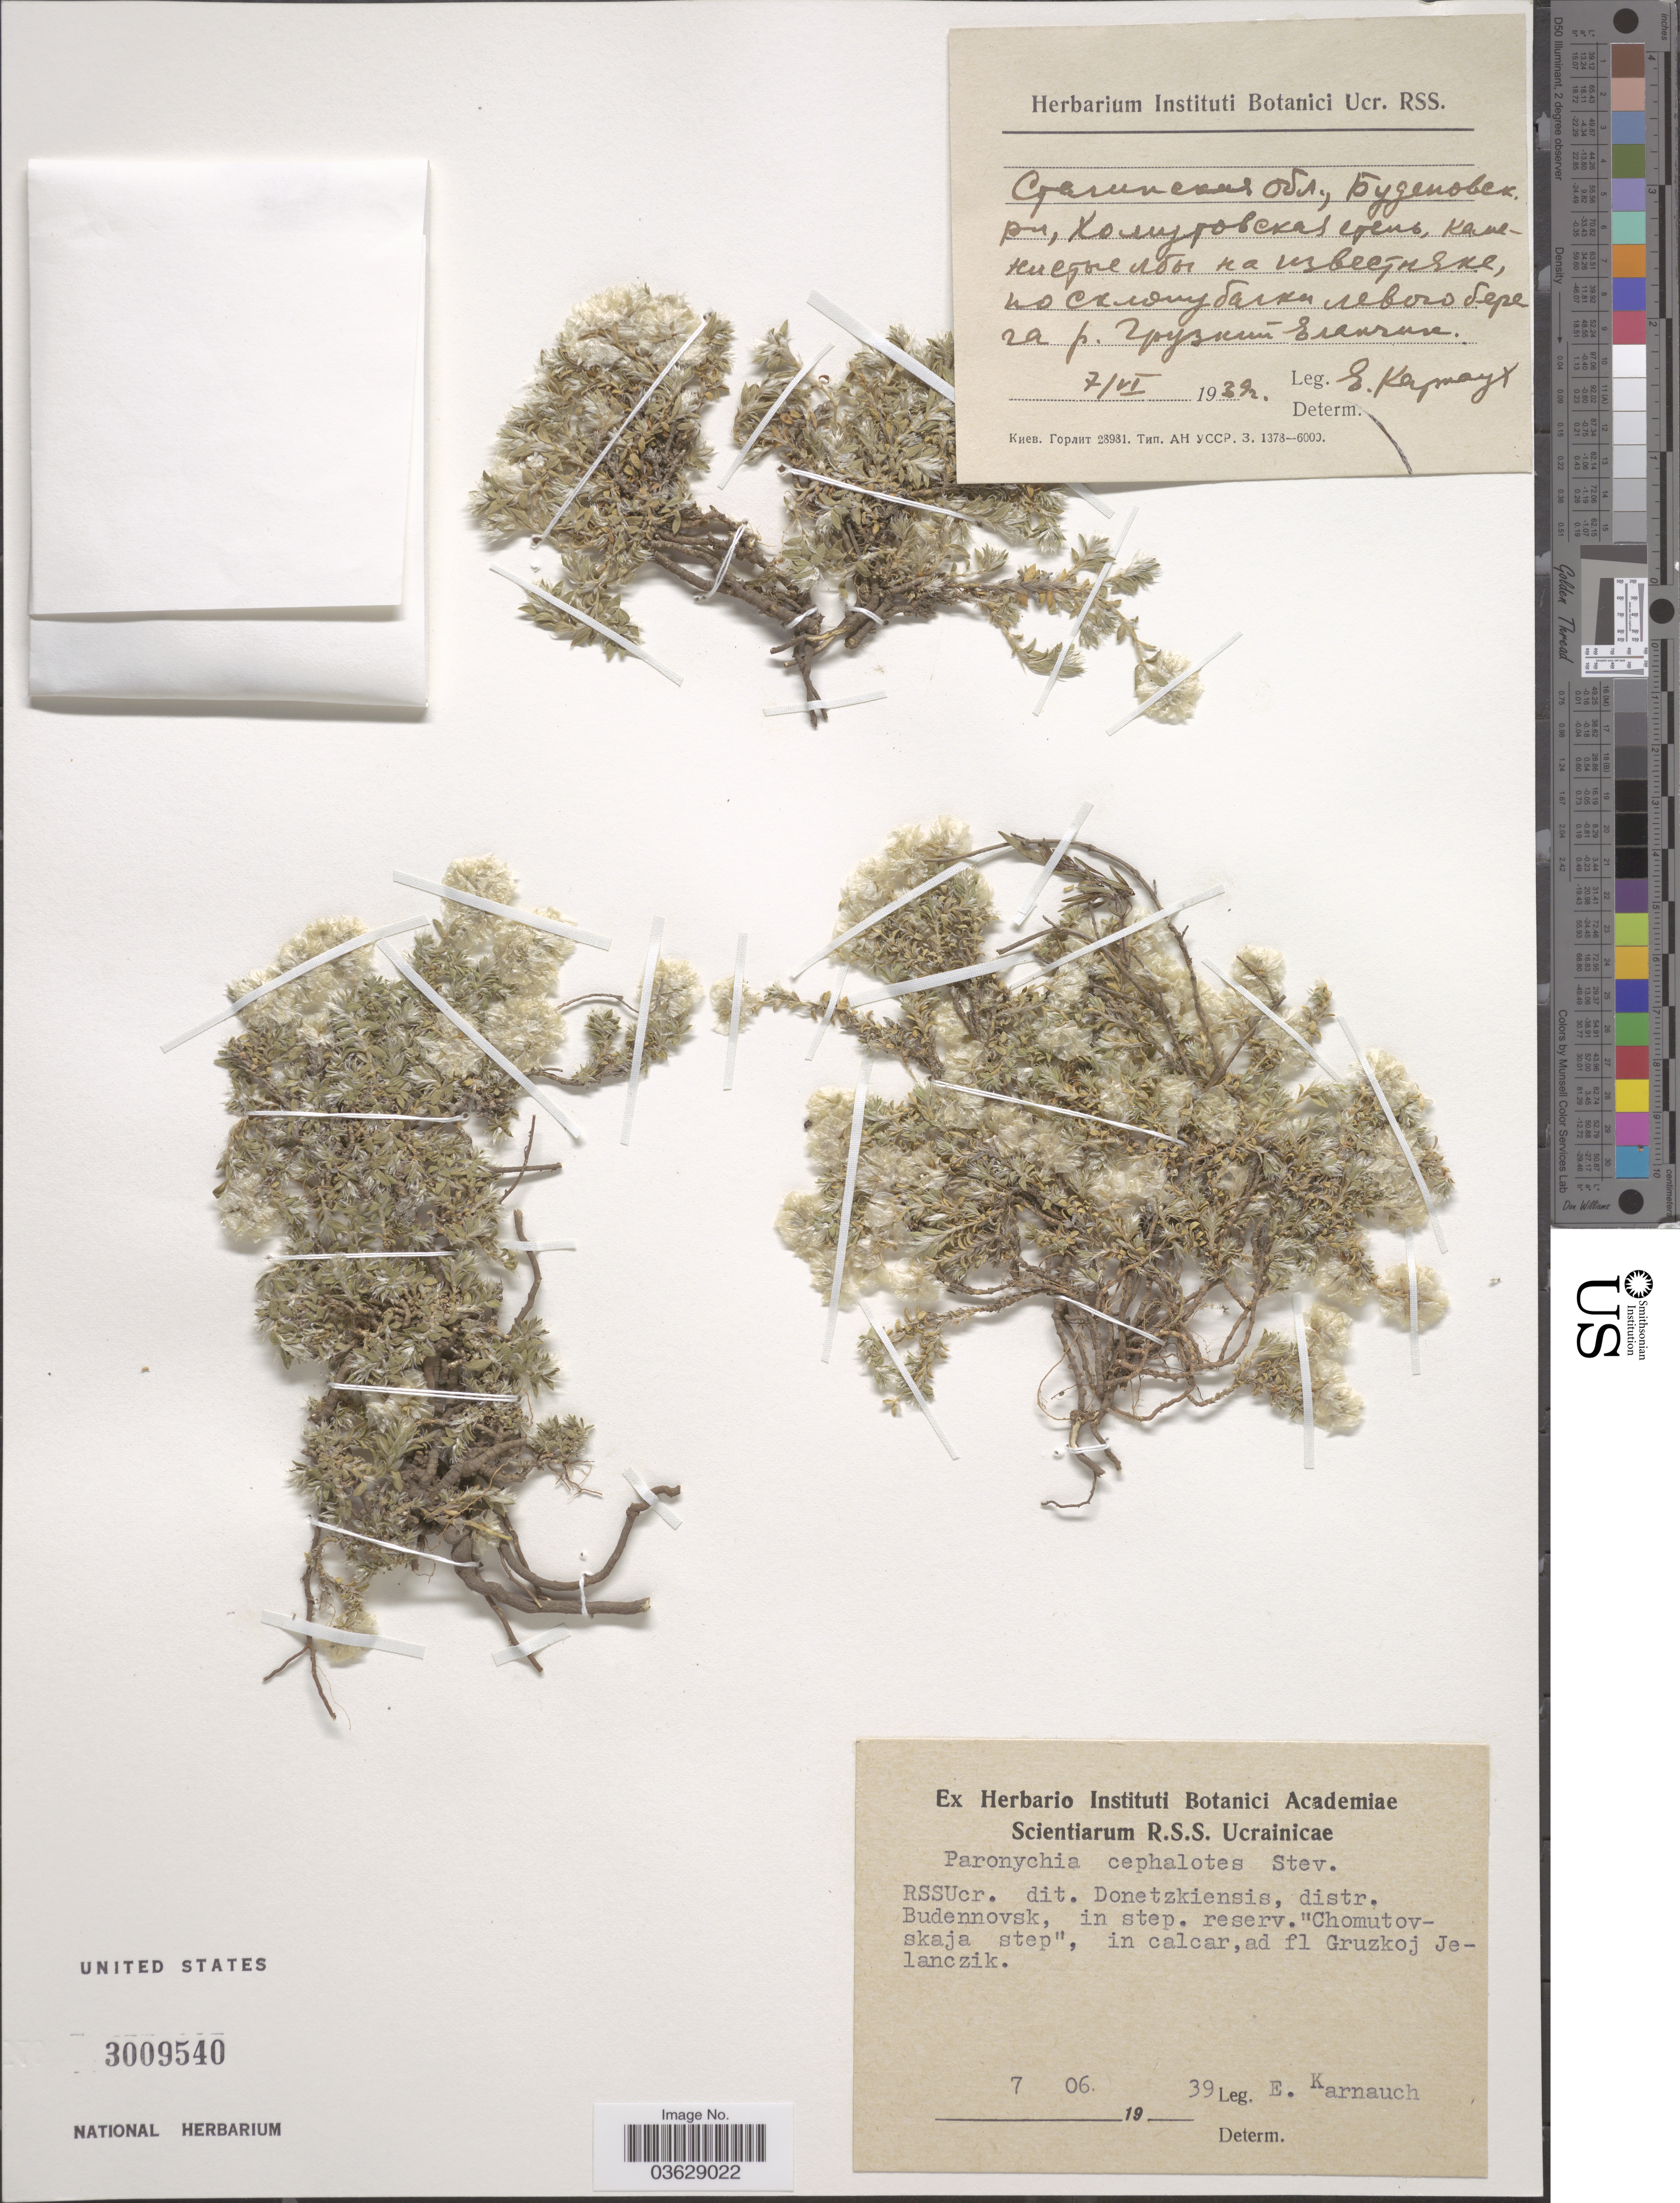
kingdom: Plantae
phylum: Tracheophyta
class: Magnoliopsida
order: Caryophyllales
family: Caryophyllaceae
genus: Paronychia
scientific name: Paronychia cephalotes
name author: (M. Bieb.) Besser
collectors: E. Karnauch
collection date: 1939-06-07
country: Russian Federation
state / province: Stavropol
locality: Distr. Budennovsk, in step. reserv. "Chomutovskaja step", in calcar, ad fl Gruzkoj Jelanczik.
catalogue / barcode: US 3009540